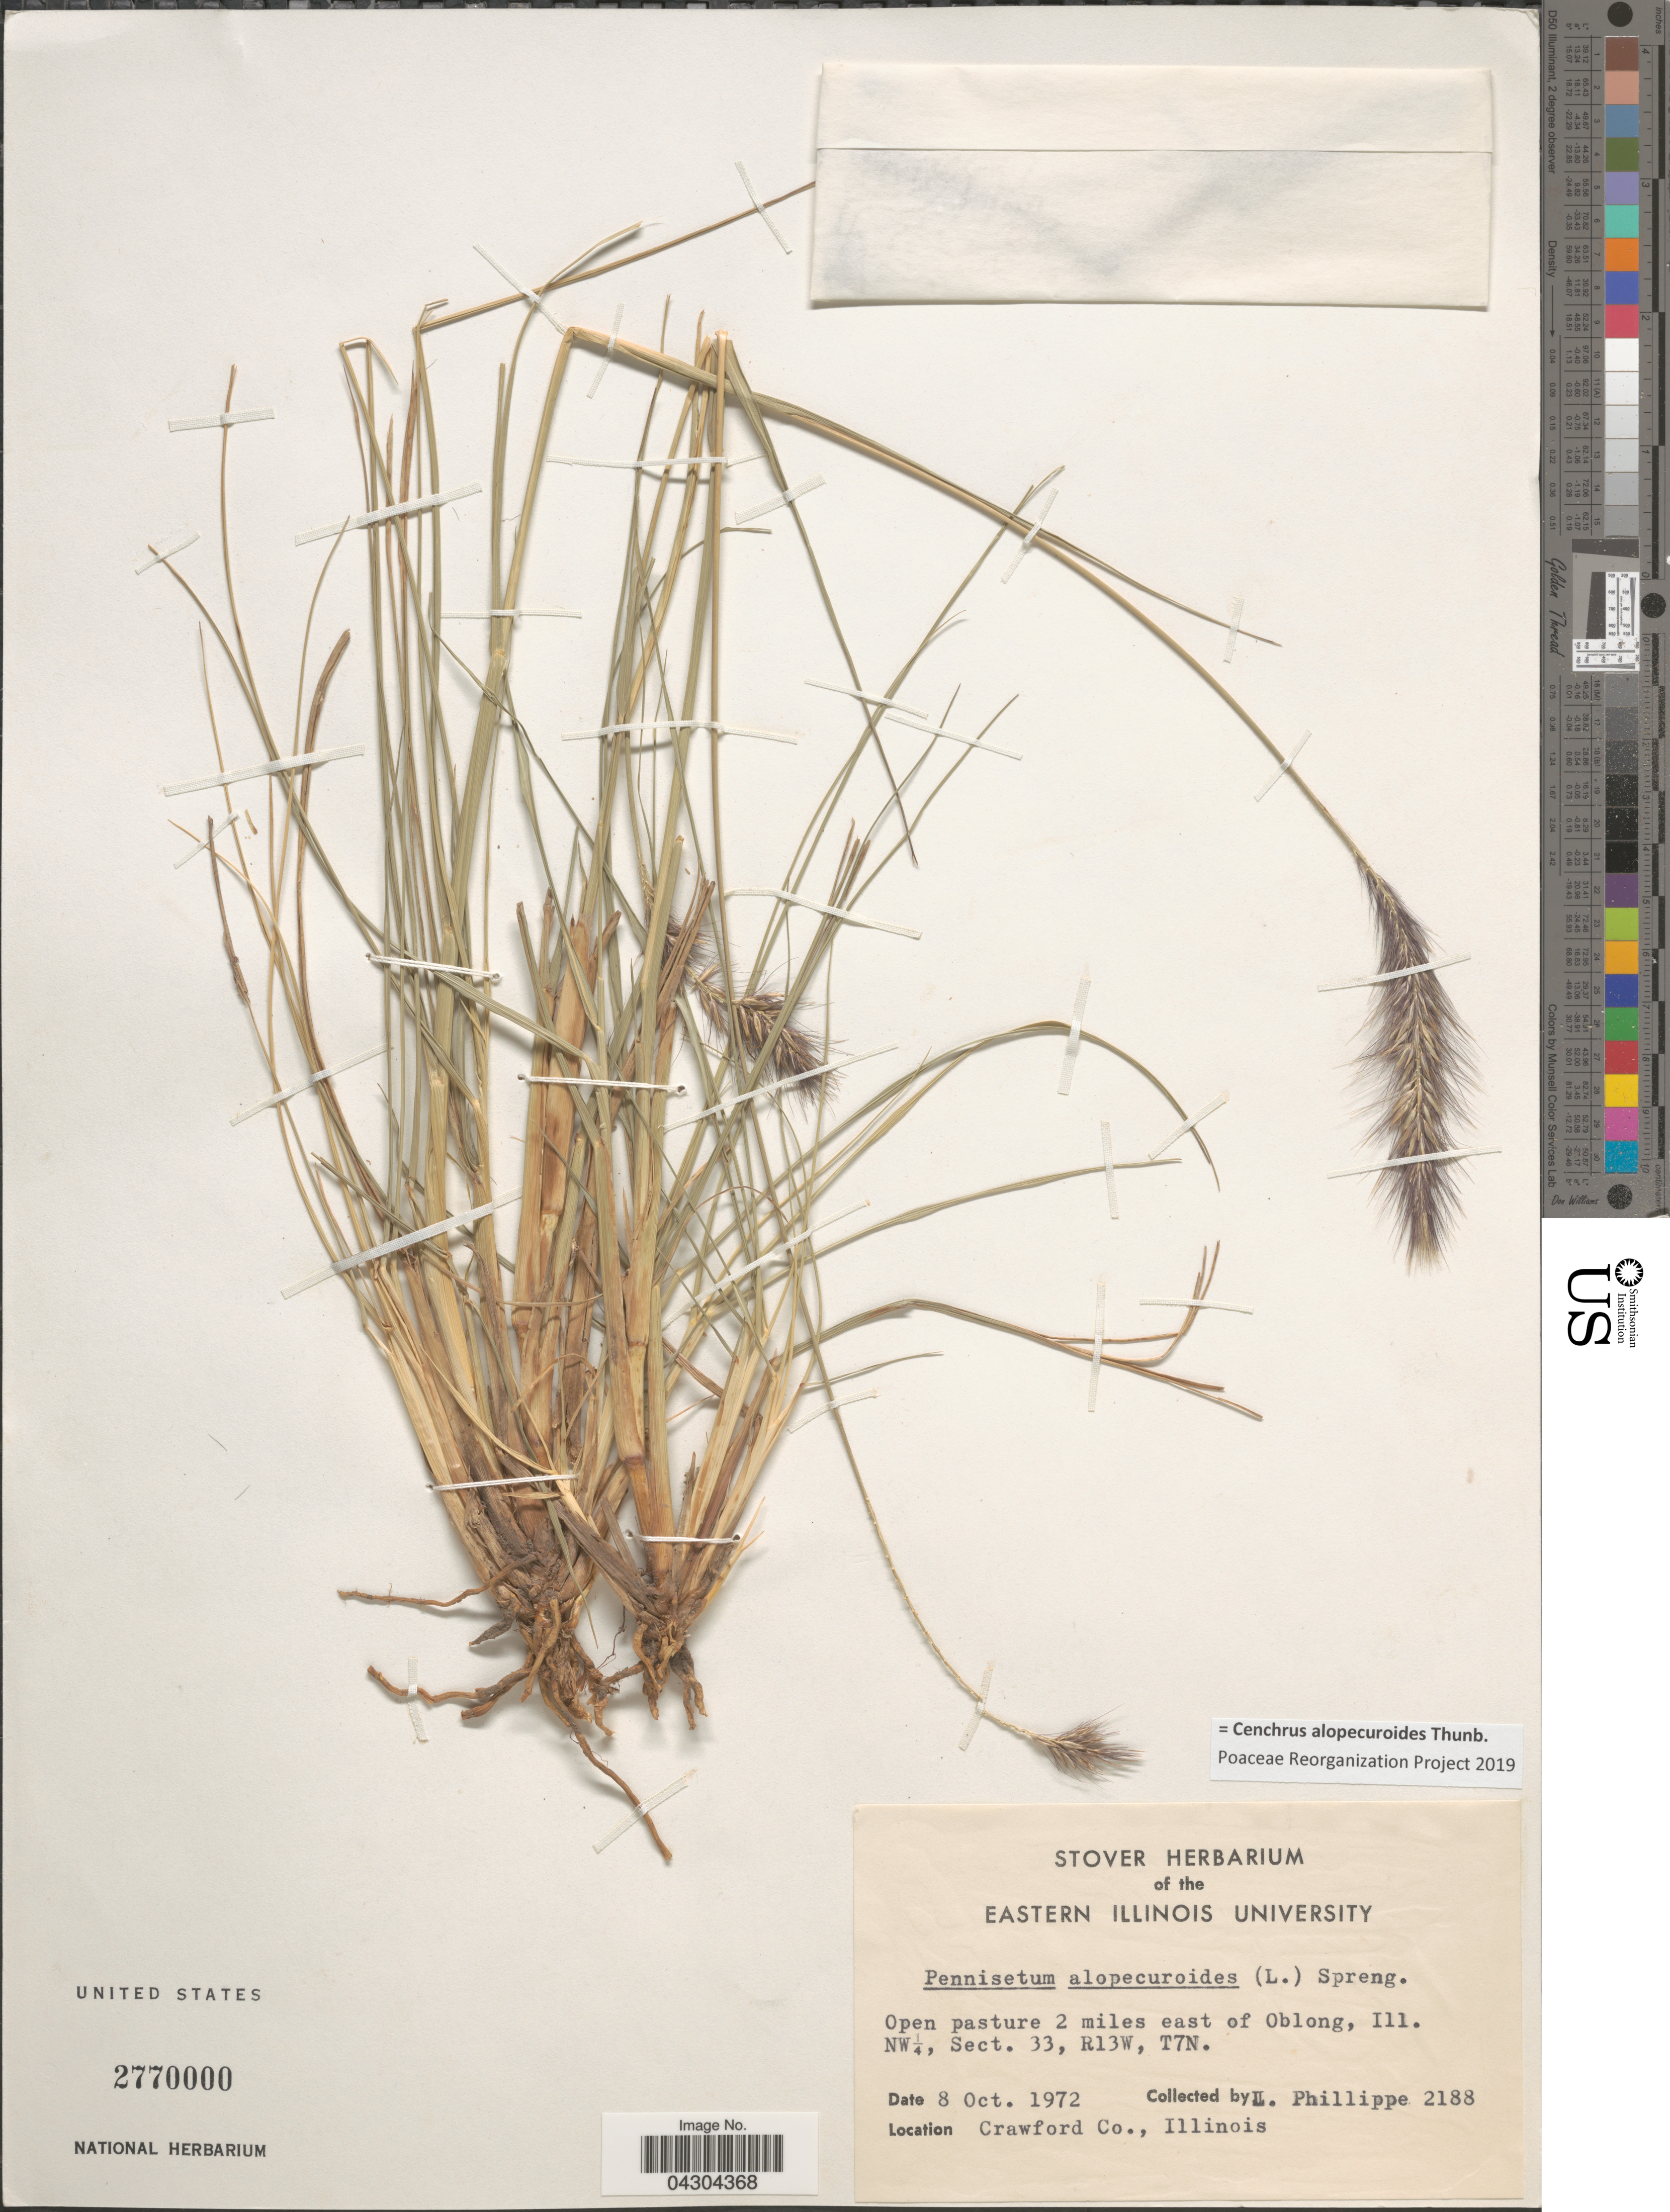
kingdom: Plantae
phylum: Tracheophyta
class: Liliopsida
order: Poales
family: Poaceae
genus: Cenchrus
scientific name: Cenchrus alopecuroides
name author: Thunb.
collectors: L. Phillippe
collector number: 2188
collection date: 1972-10-08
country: United States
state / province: Illinois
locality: Open pasture 2 miles east of Oblong. NW¼, Sect. 33, R13W, T7N. Crawford Co.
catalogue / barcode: US 2770000